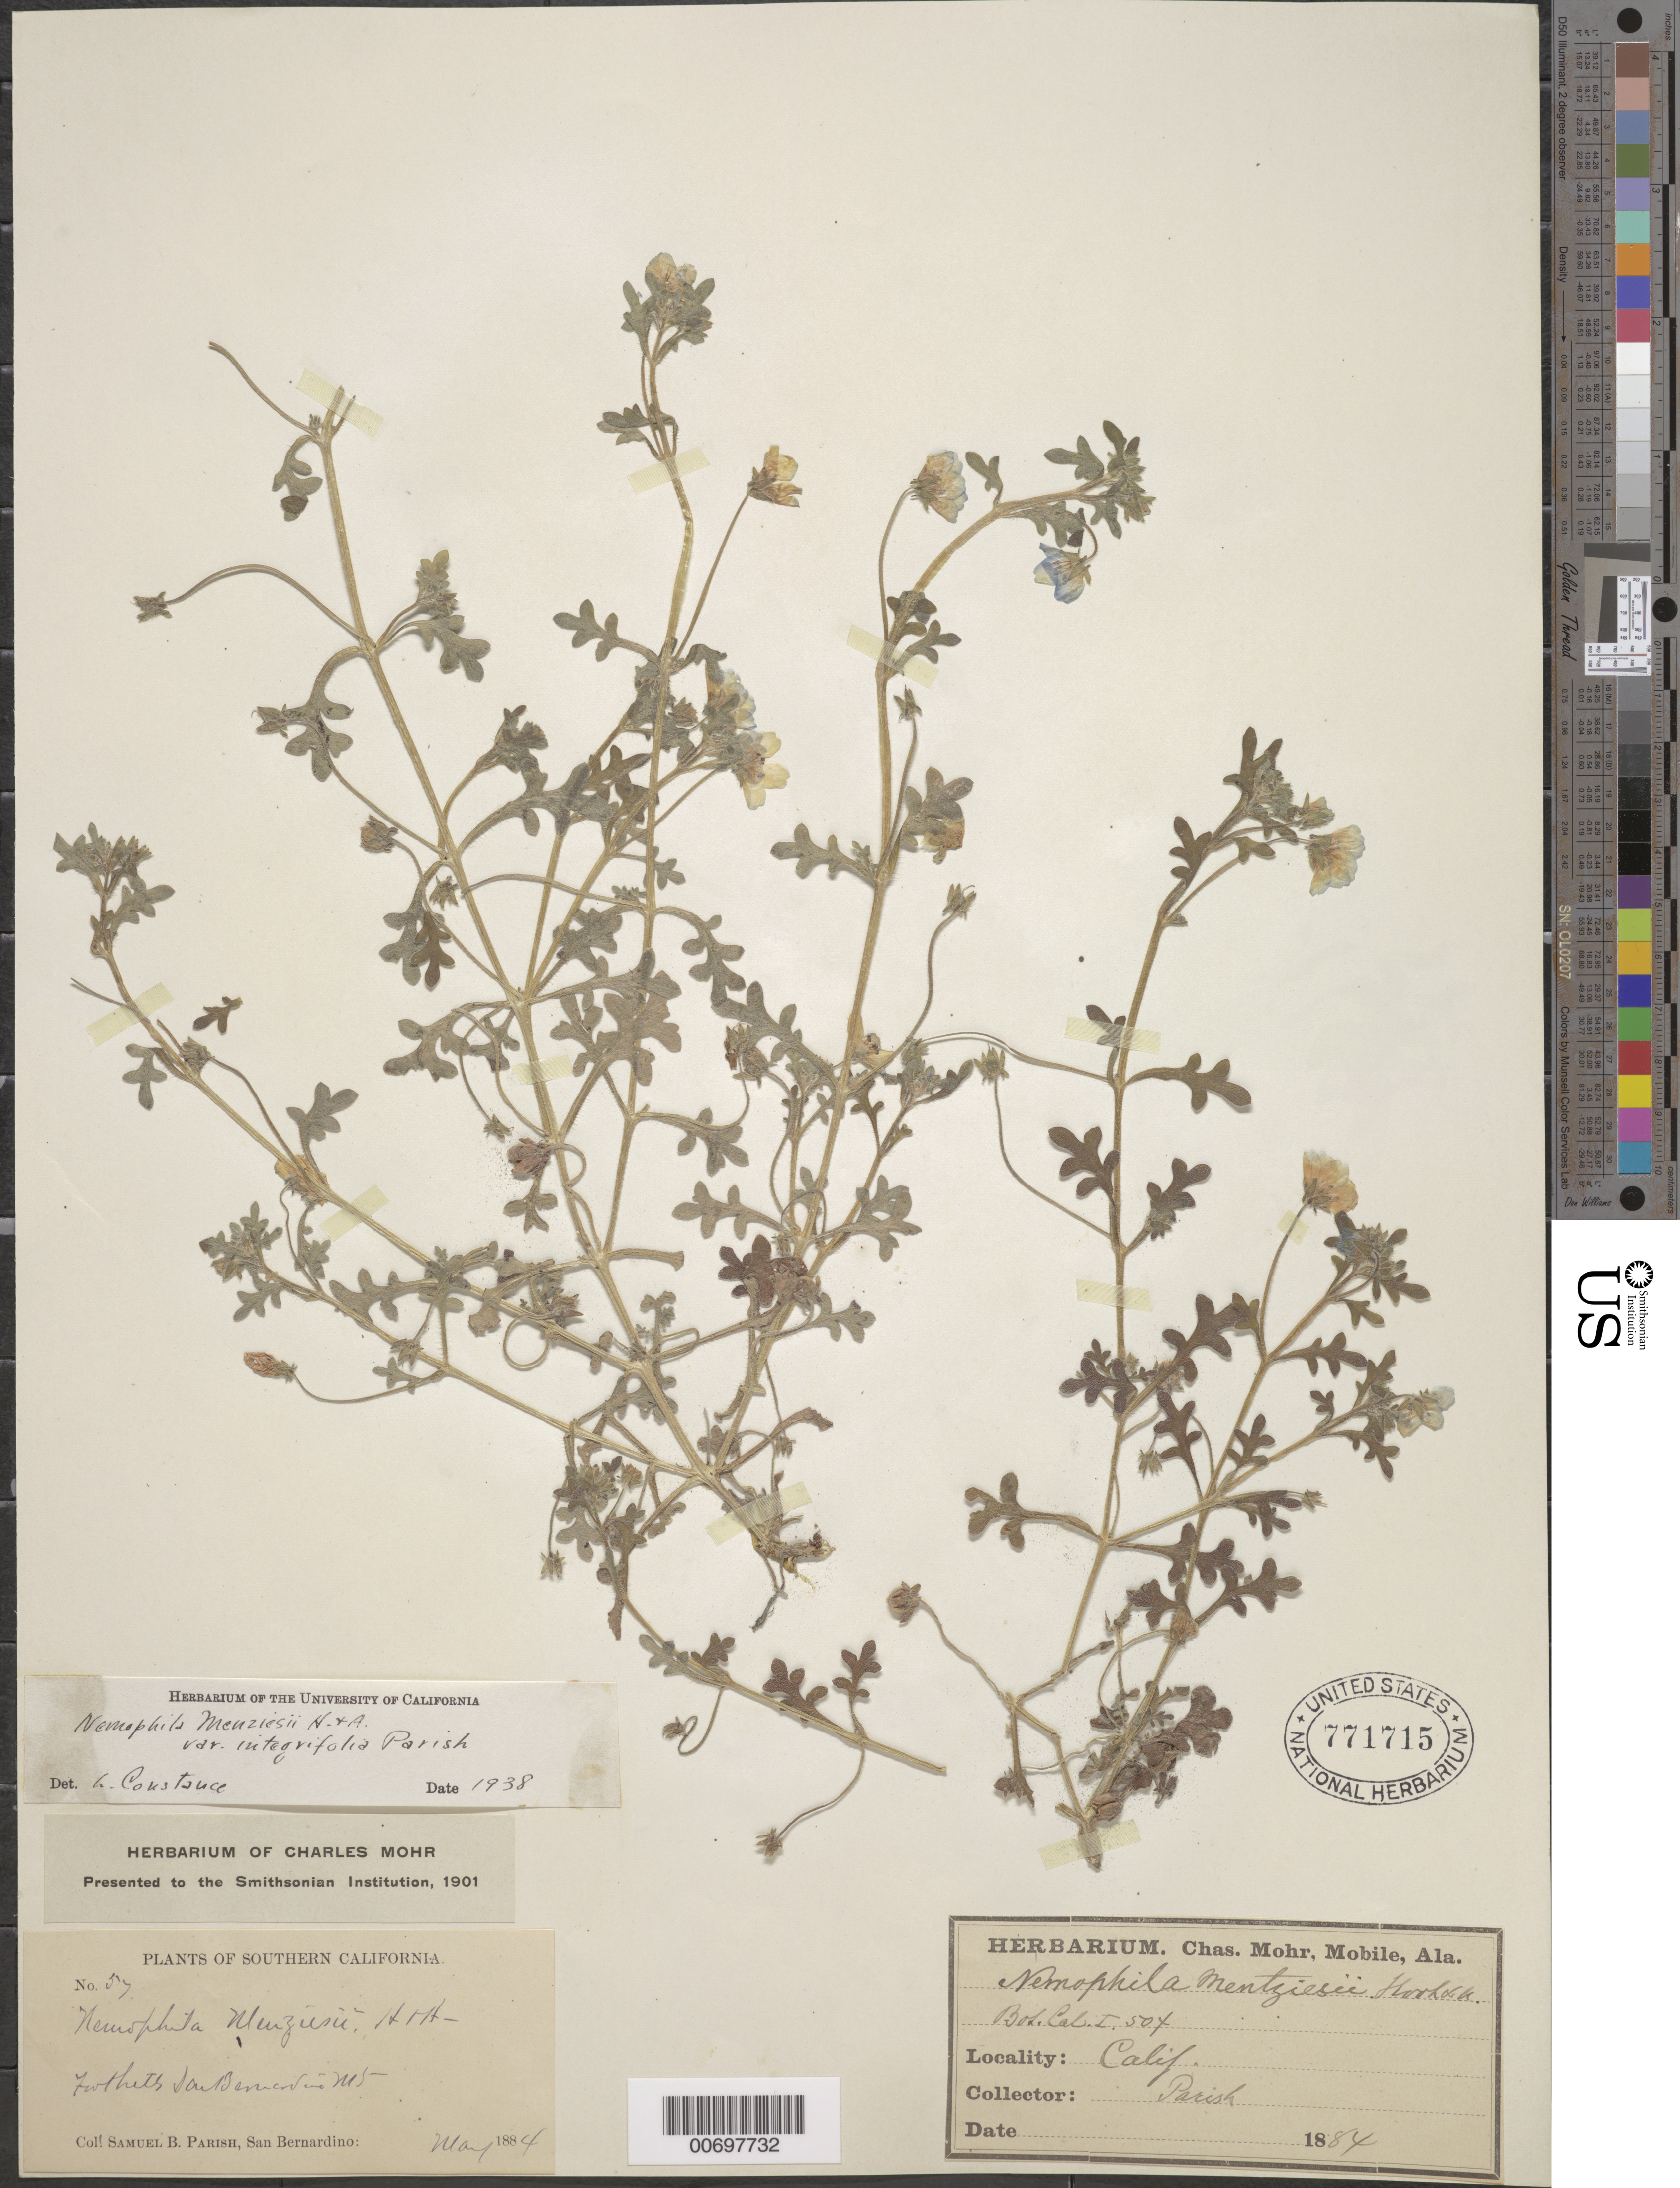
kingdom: Plantae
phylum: Tracheophyta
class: Magnoliopsida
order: Boraginales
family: Hydrophyllaceae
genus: Nemophila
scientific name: Nemophila menziesii var. integrifolia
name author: Hook. & Arn.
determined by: Constance, L., (UC), University of California Berkeley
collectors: S. B. Parish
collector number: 57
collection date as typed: May 1884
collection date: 1884-05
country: United States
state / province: California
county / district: San Bernardino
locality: Foothills San Bernardino Mts.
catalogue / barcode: US 771715